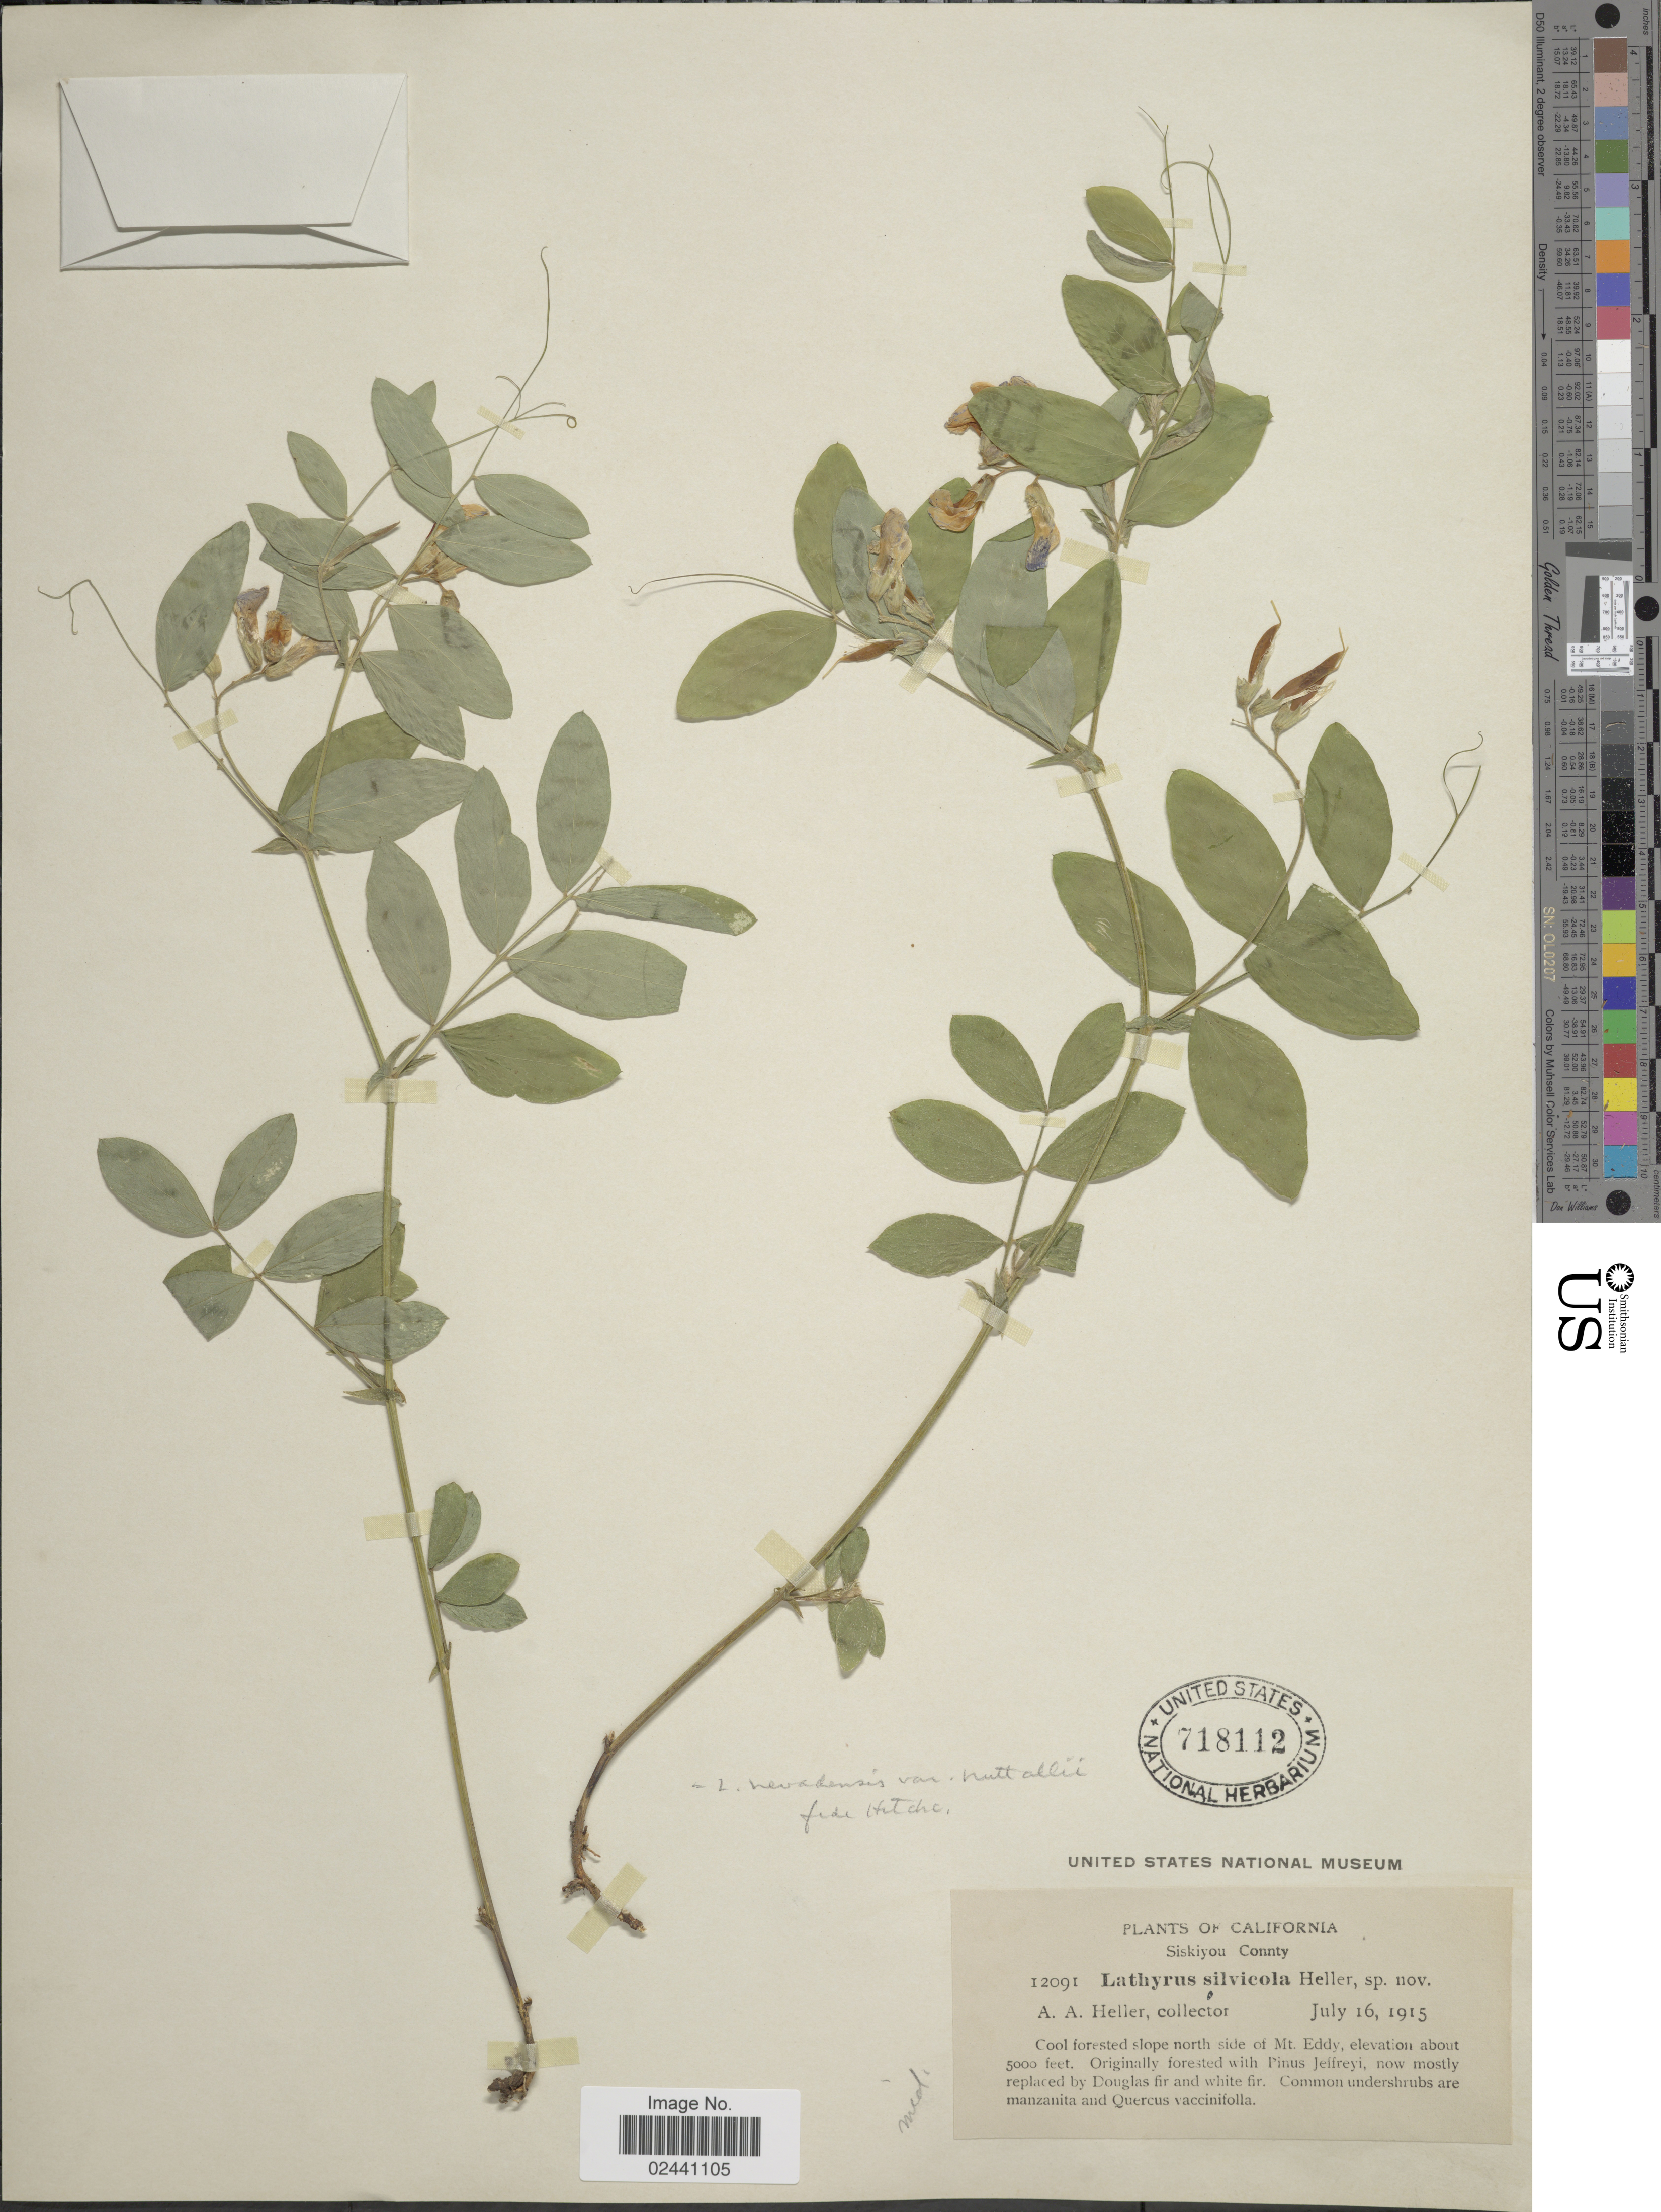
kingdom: Plantae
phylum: Tracheophyta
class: Magnoliopsida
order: Fabales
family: Fabaceae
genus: Lathyrus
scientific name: Lathyrus nevadensis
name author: S. Watson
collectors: A. A. Heller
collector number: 1209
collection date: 1915-07-16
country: United States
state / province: California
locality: Cool forested slope north side of Mt. Eddy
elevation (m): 1524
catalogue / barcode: US 718112